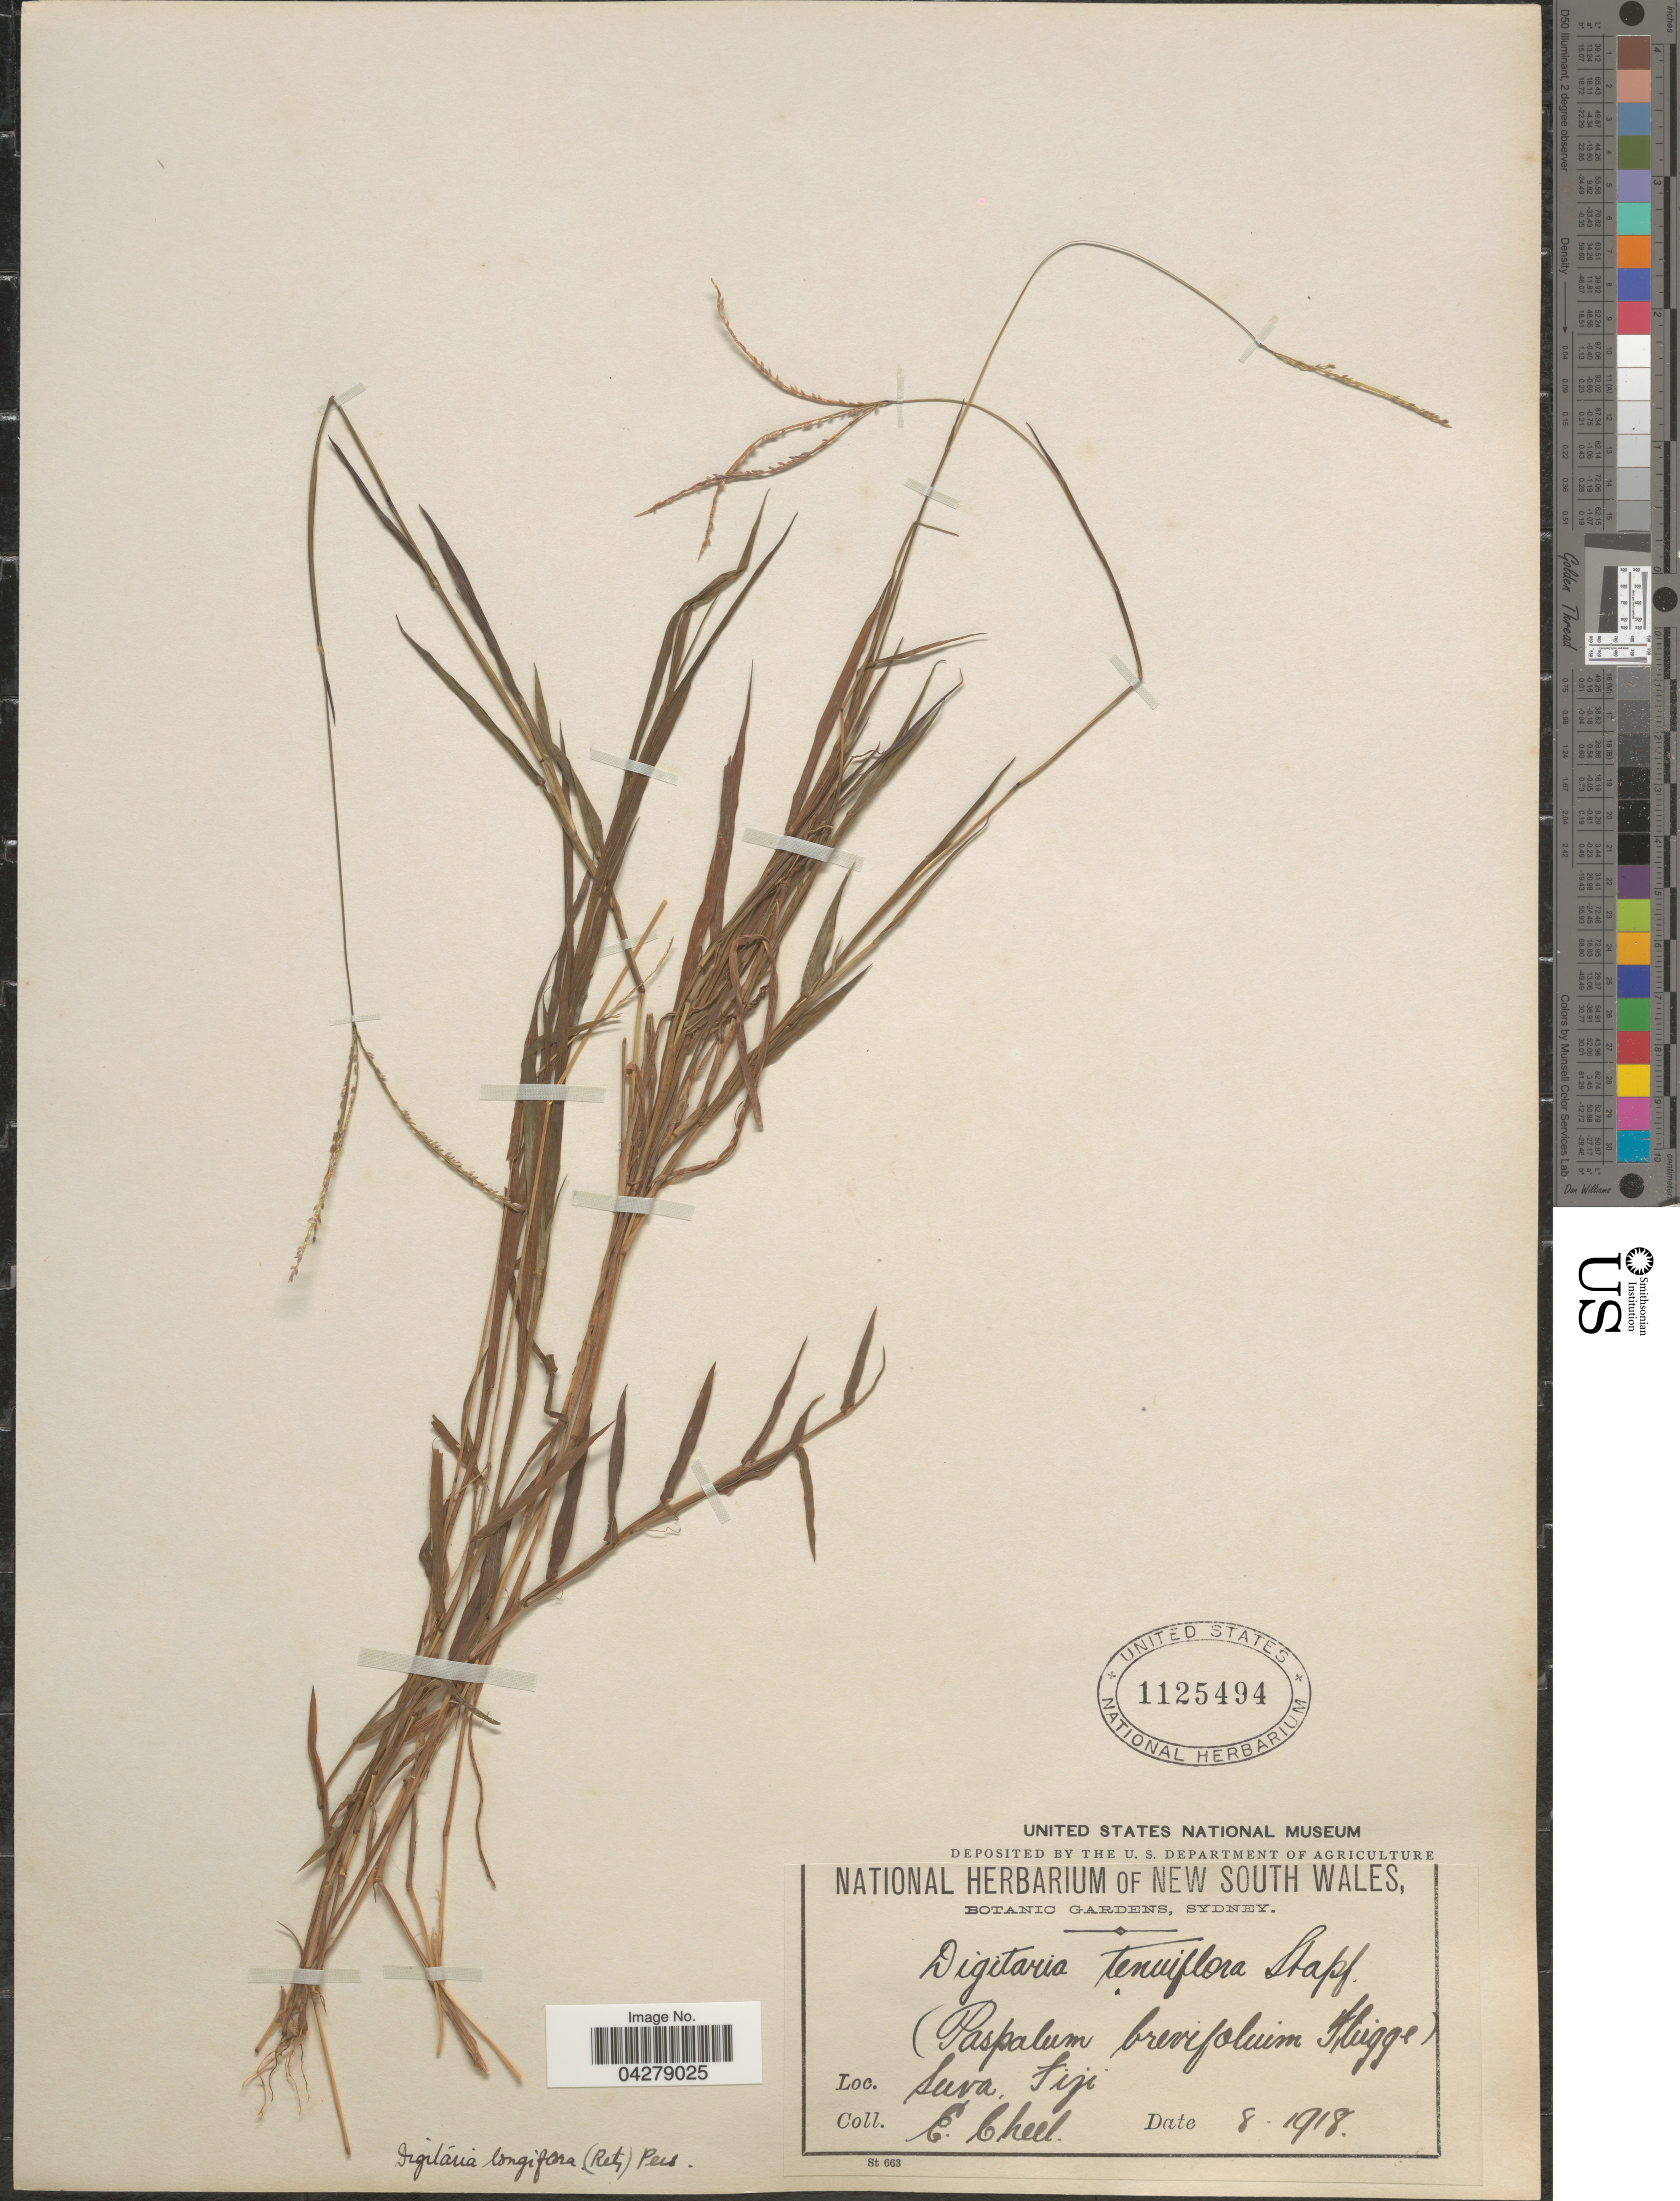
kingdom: Plantae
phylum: Tracheophyta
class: Liliopsida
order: Poales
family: Poaceae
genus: Digitaria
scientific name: Digitaria longiflora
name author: (Retz.) Pers.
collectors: E. Cheel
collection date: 1918-08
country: Fiji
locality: Sava.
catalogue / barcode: US 1125494